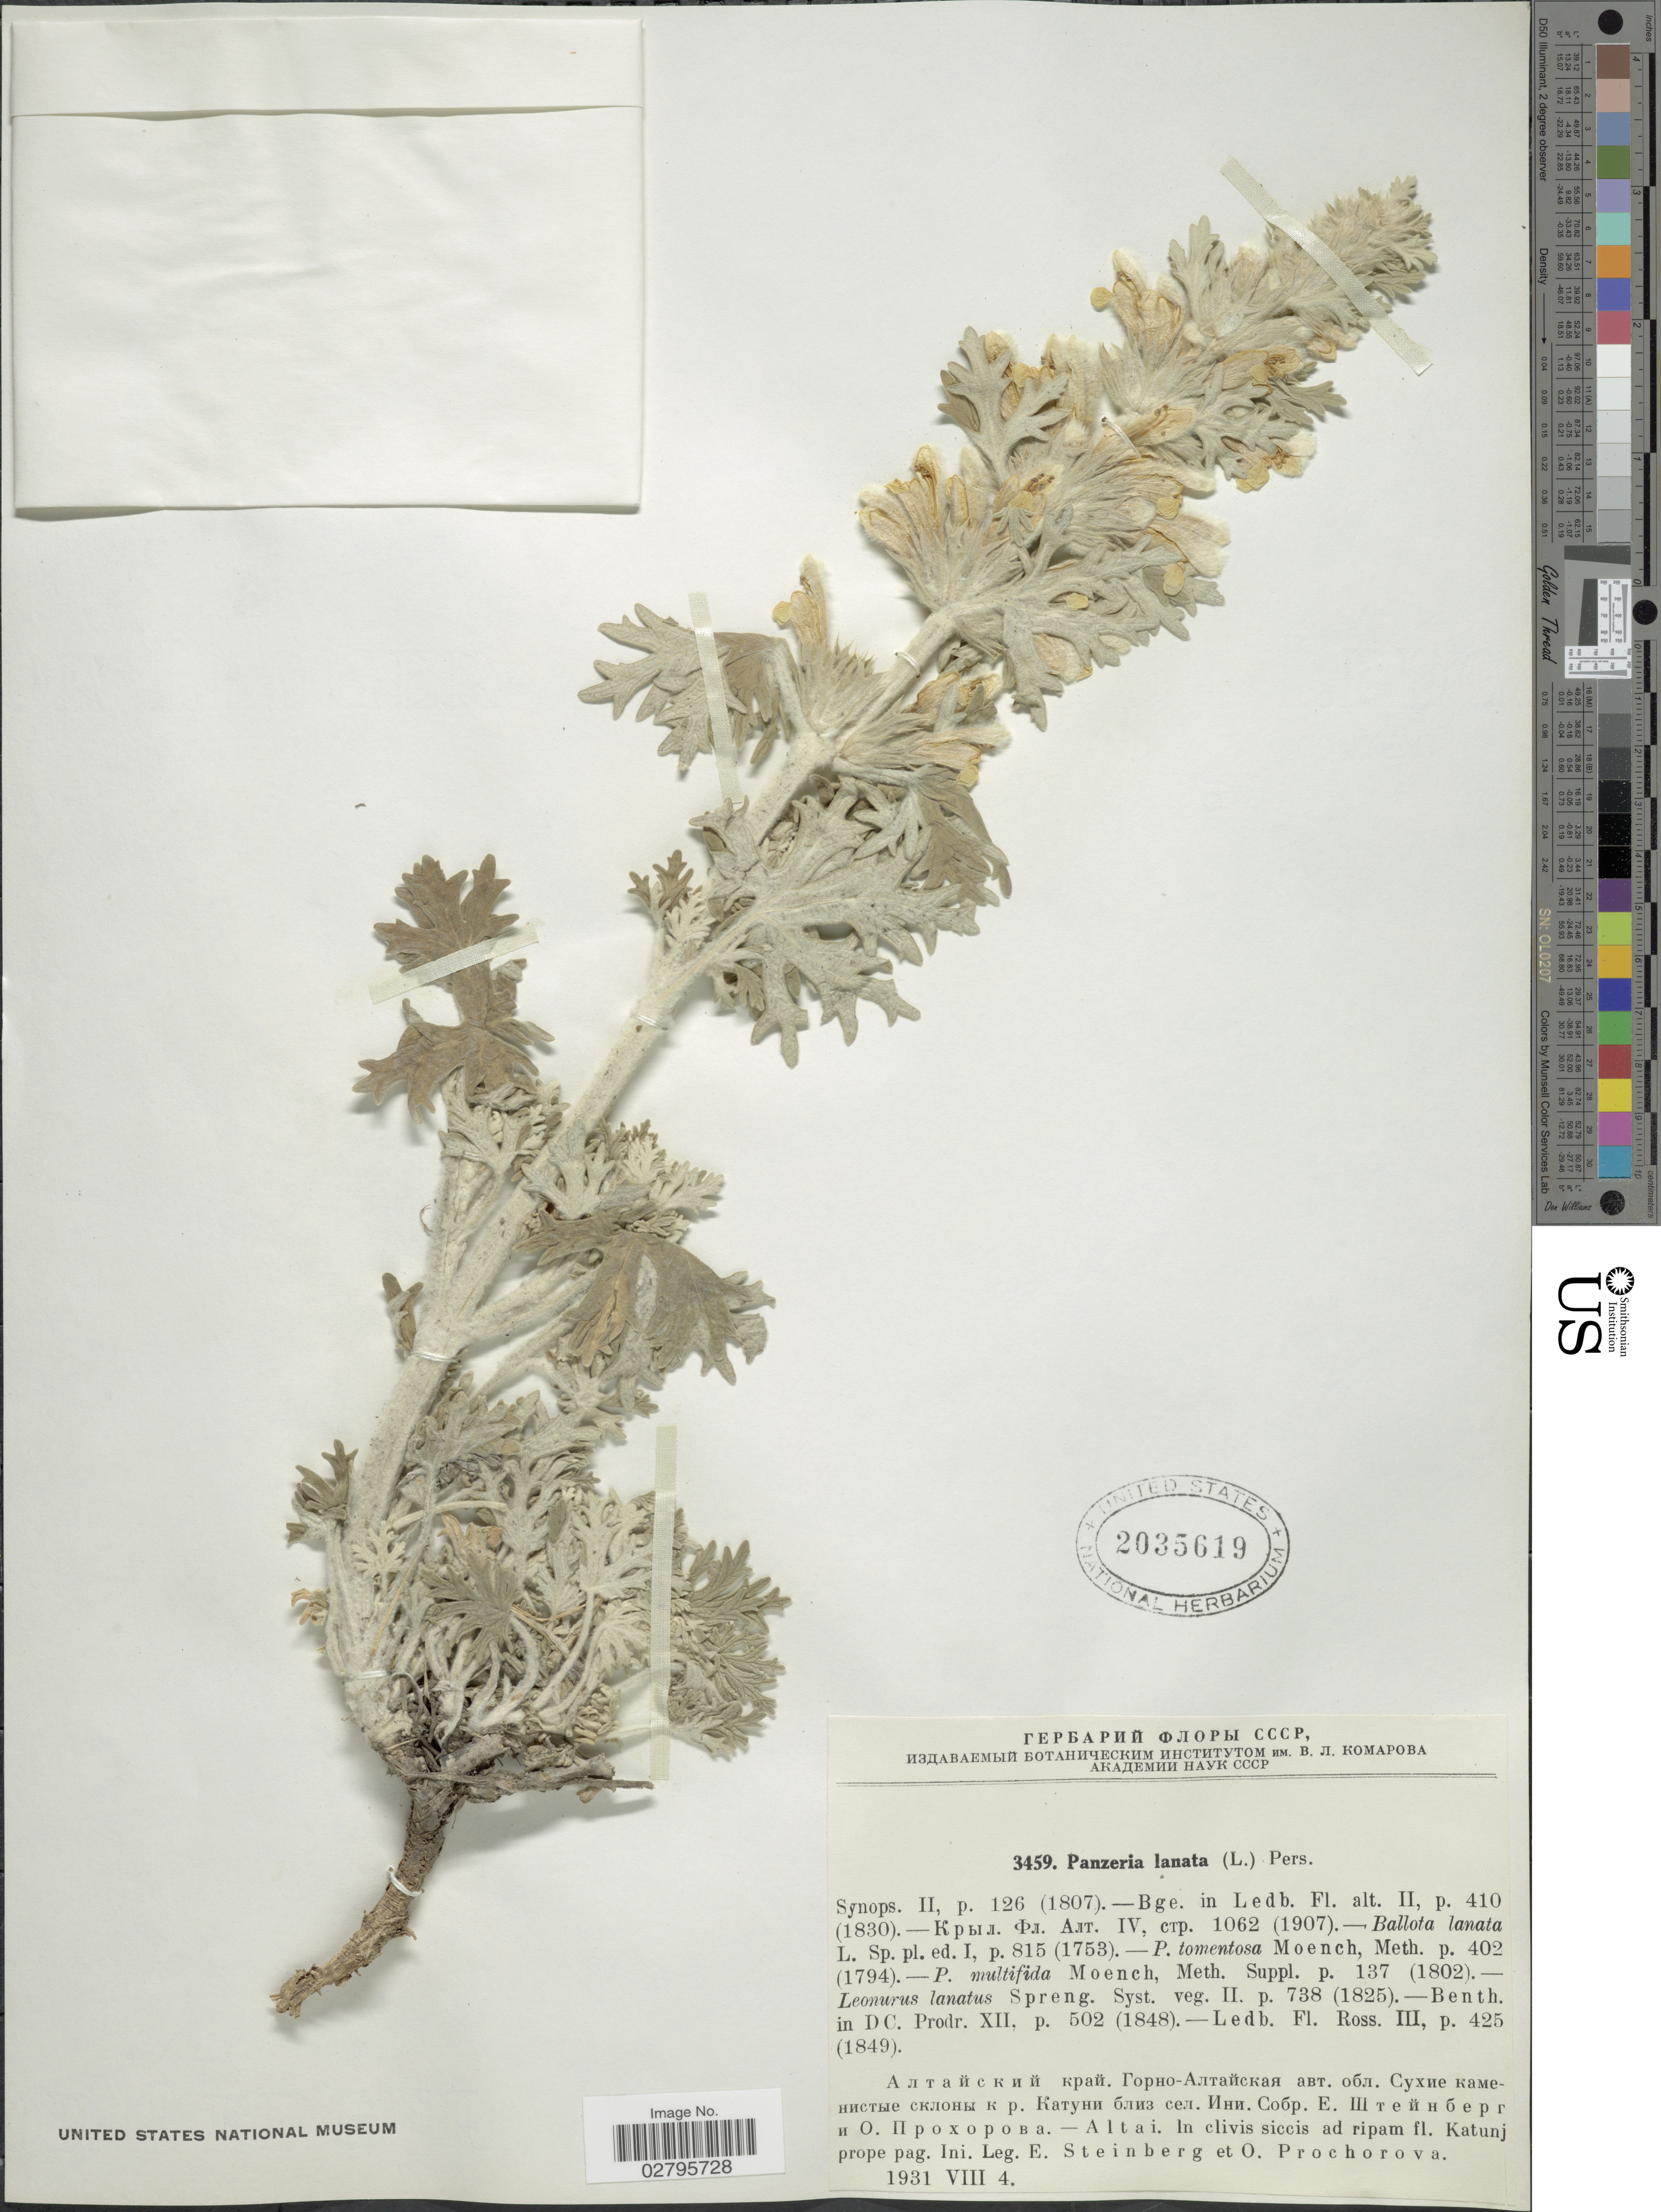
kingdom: Plantae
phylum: Tracheophyta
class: Magnoliopsida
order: Lamiales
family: Lamiaceae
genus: Panzerina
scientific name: Panzerina lanata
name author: (L.) Soják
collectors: E. Steinberg & O. Prochorova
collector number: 3459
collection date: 1931-08-04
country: Russian Federation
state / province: Altai Krai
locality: Altai. In clivis siccis ad ripam fl. Katunj prope pag. Ini.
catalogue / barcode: US 2035619